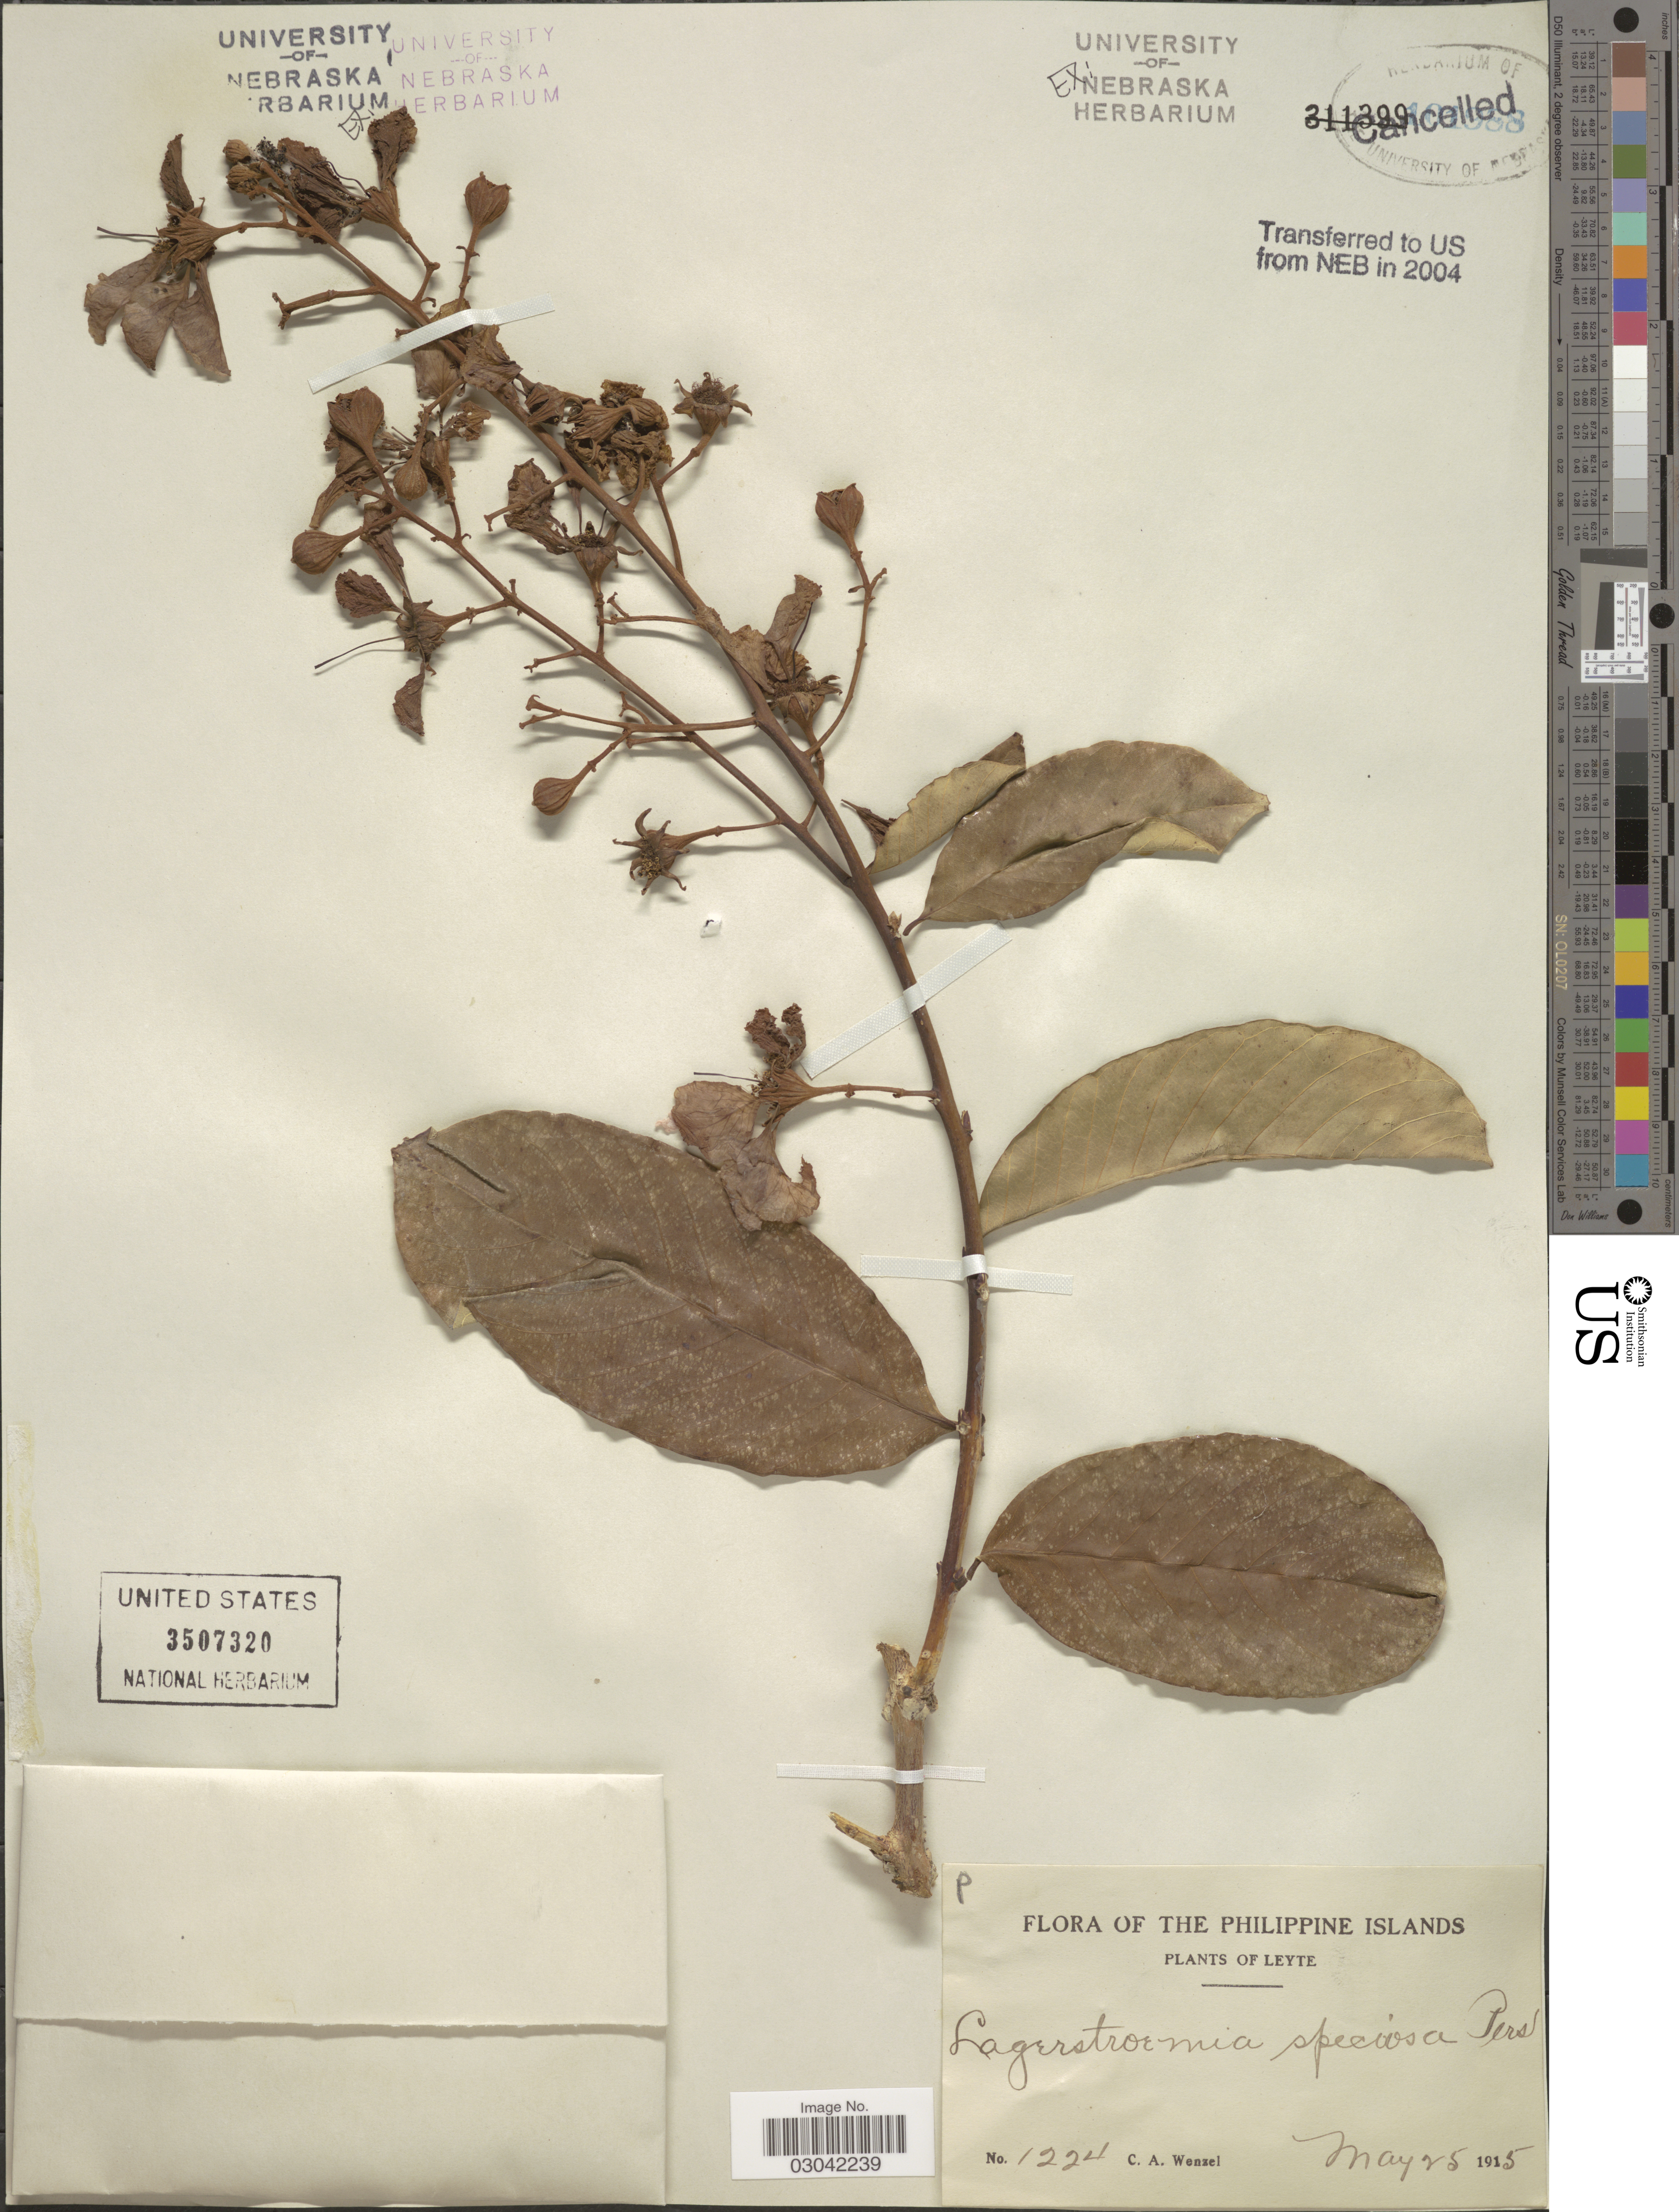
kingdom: Plantae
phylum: Tracheophyta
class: Magnoliopsida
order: Myrtales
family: Lythraceae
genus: Lagerstroemia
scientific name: Lagerstroemia speciosa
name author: (L.) Pers.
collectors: C. Wenzel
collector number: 1224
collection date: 1915-05-25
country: Philippines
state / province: Eastern Visayas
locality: Leyte.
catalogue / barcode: US 3507320